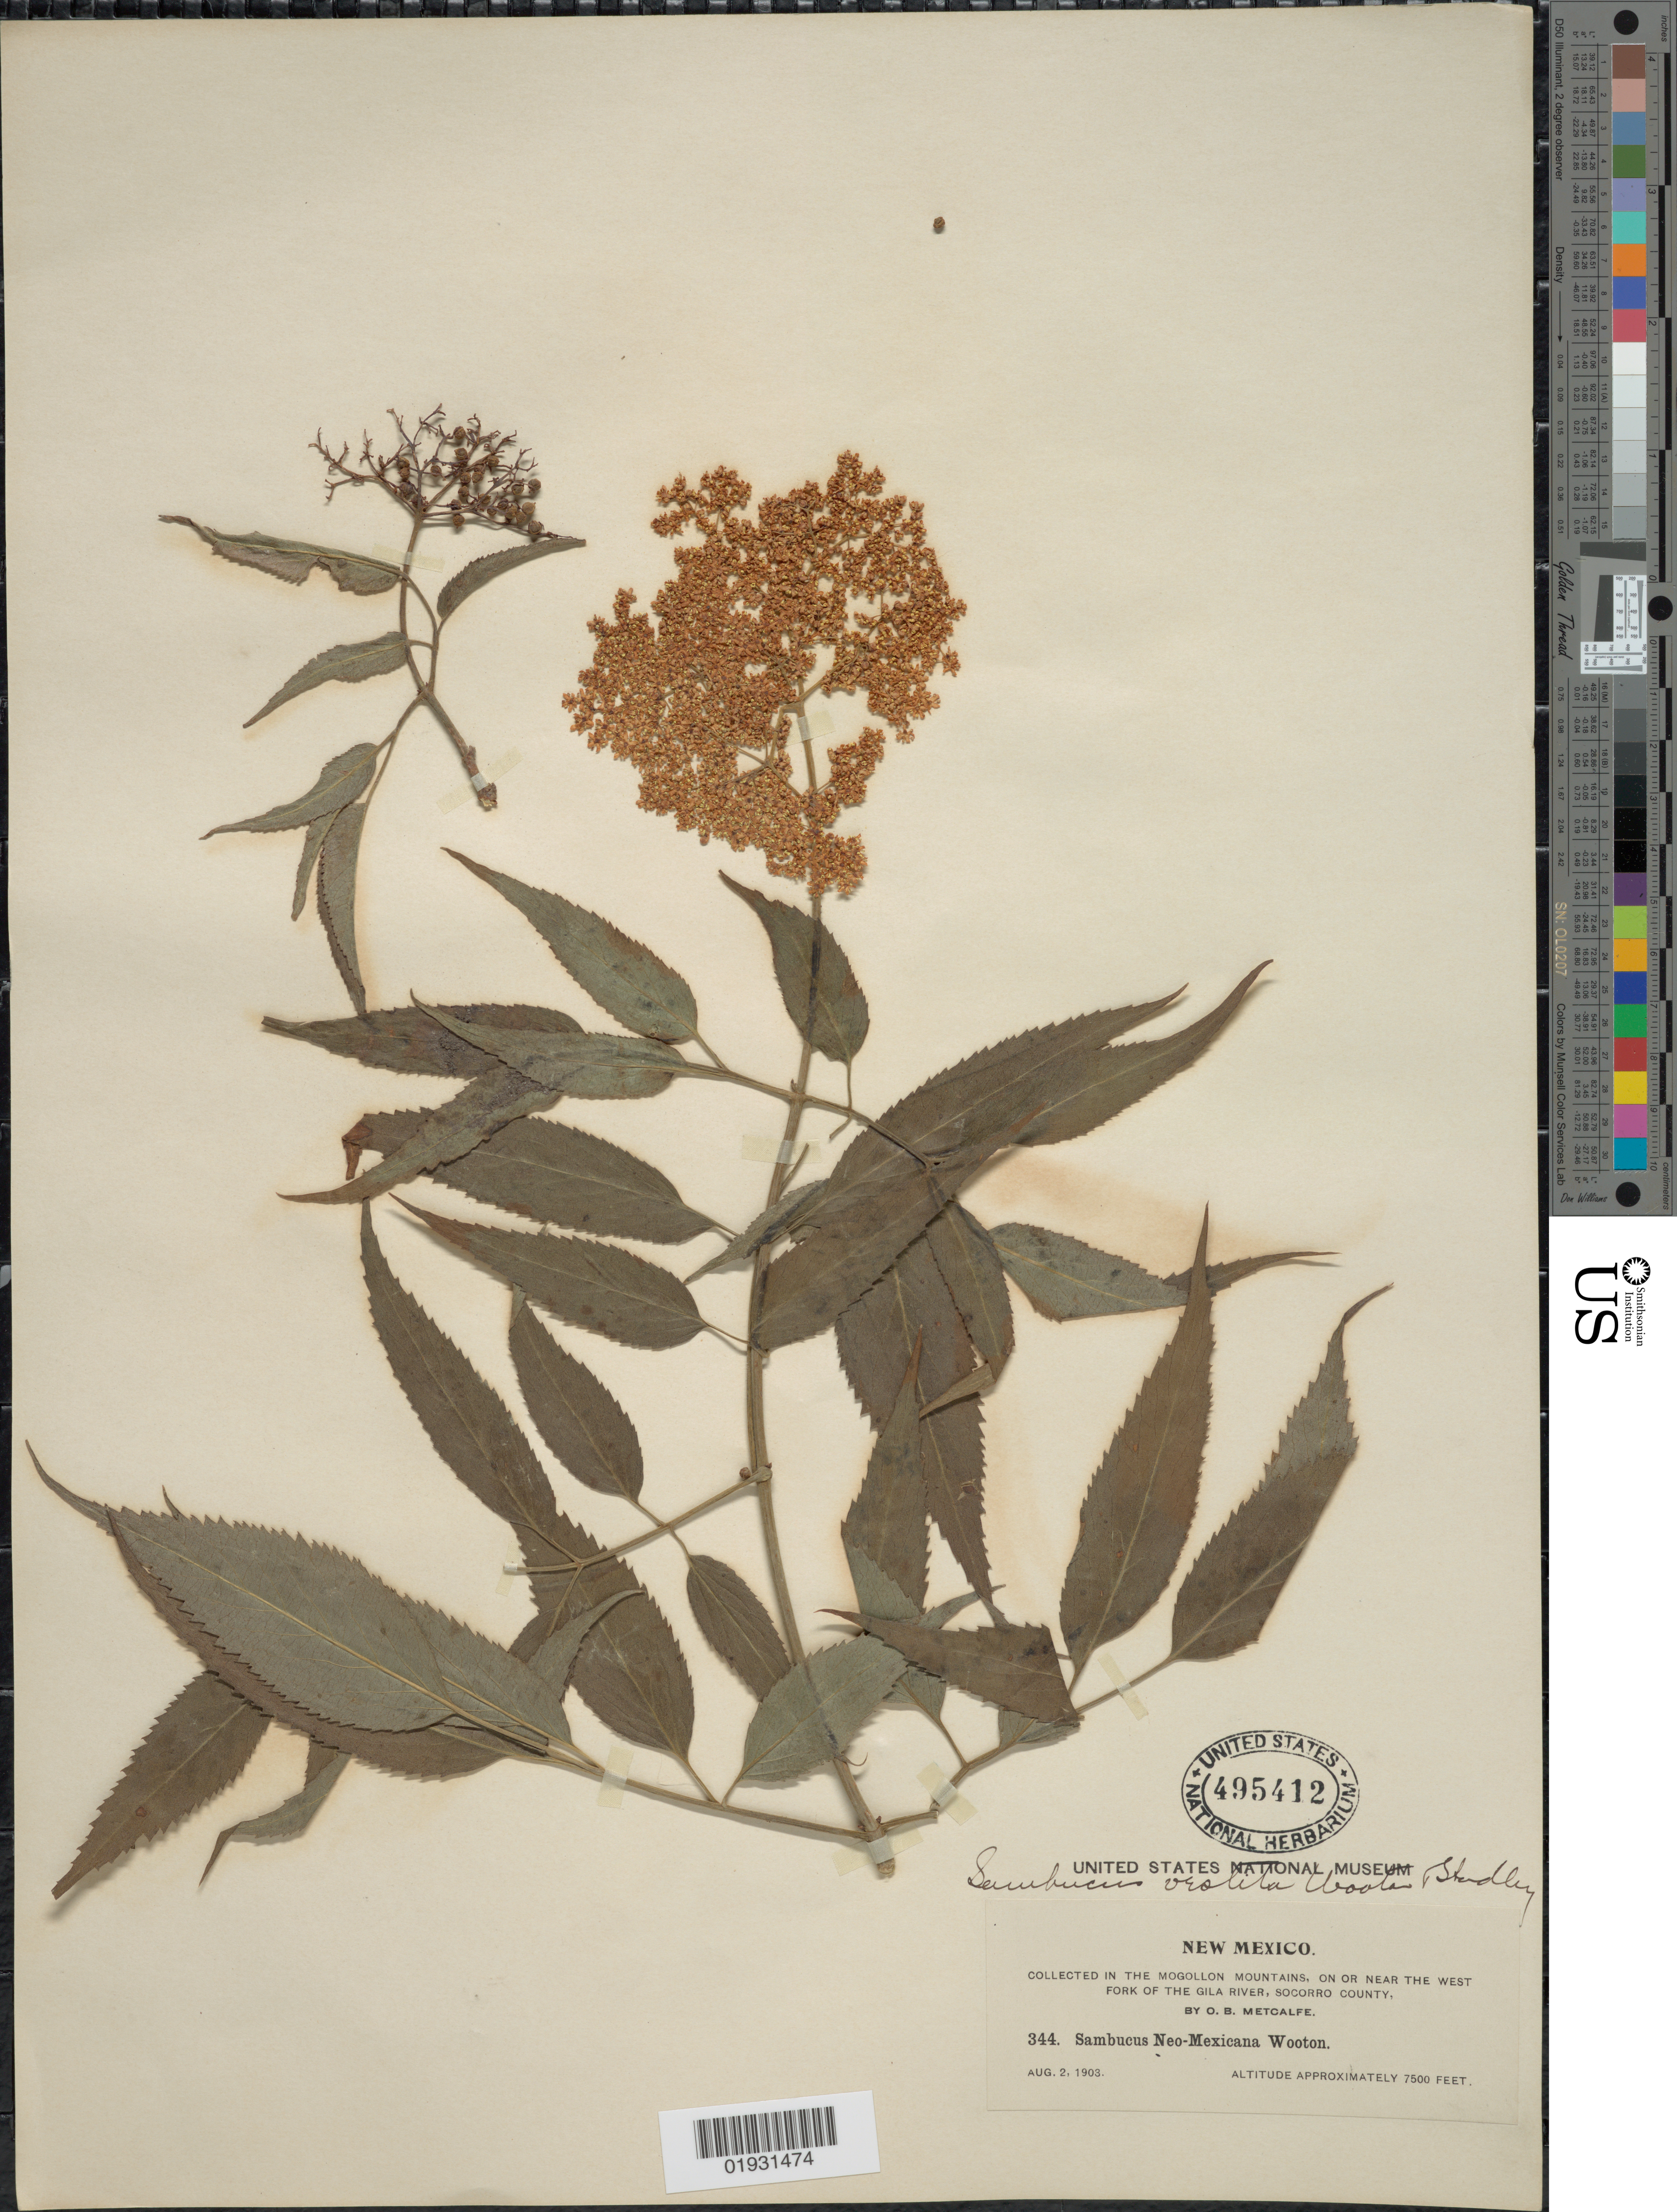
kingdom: Plantae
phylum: Tracheophyta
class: Magnoliopsida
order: Dipsacales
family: Viburnaceae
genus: Sambucus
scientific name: Sambucus vestita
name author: Wooton & Standl.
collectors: O. B. Metcalfe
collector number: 344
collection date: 1903-08-02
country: United States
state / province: New Mexico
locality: The Mogollon Mountains, on or near the West of Fork of the Gila River, Socorro County.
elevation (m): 2286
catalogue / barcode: US 495412